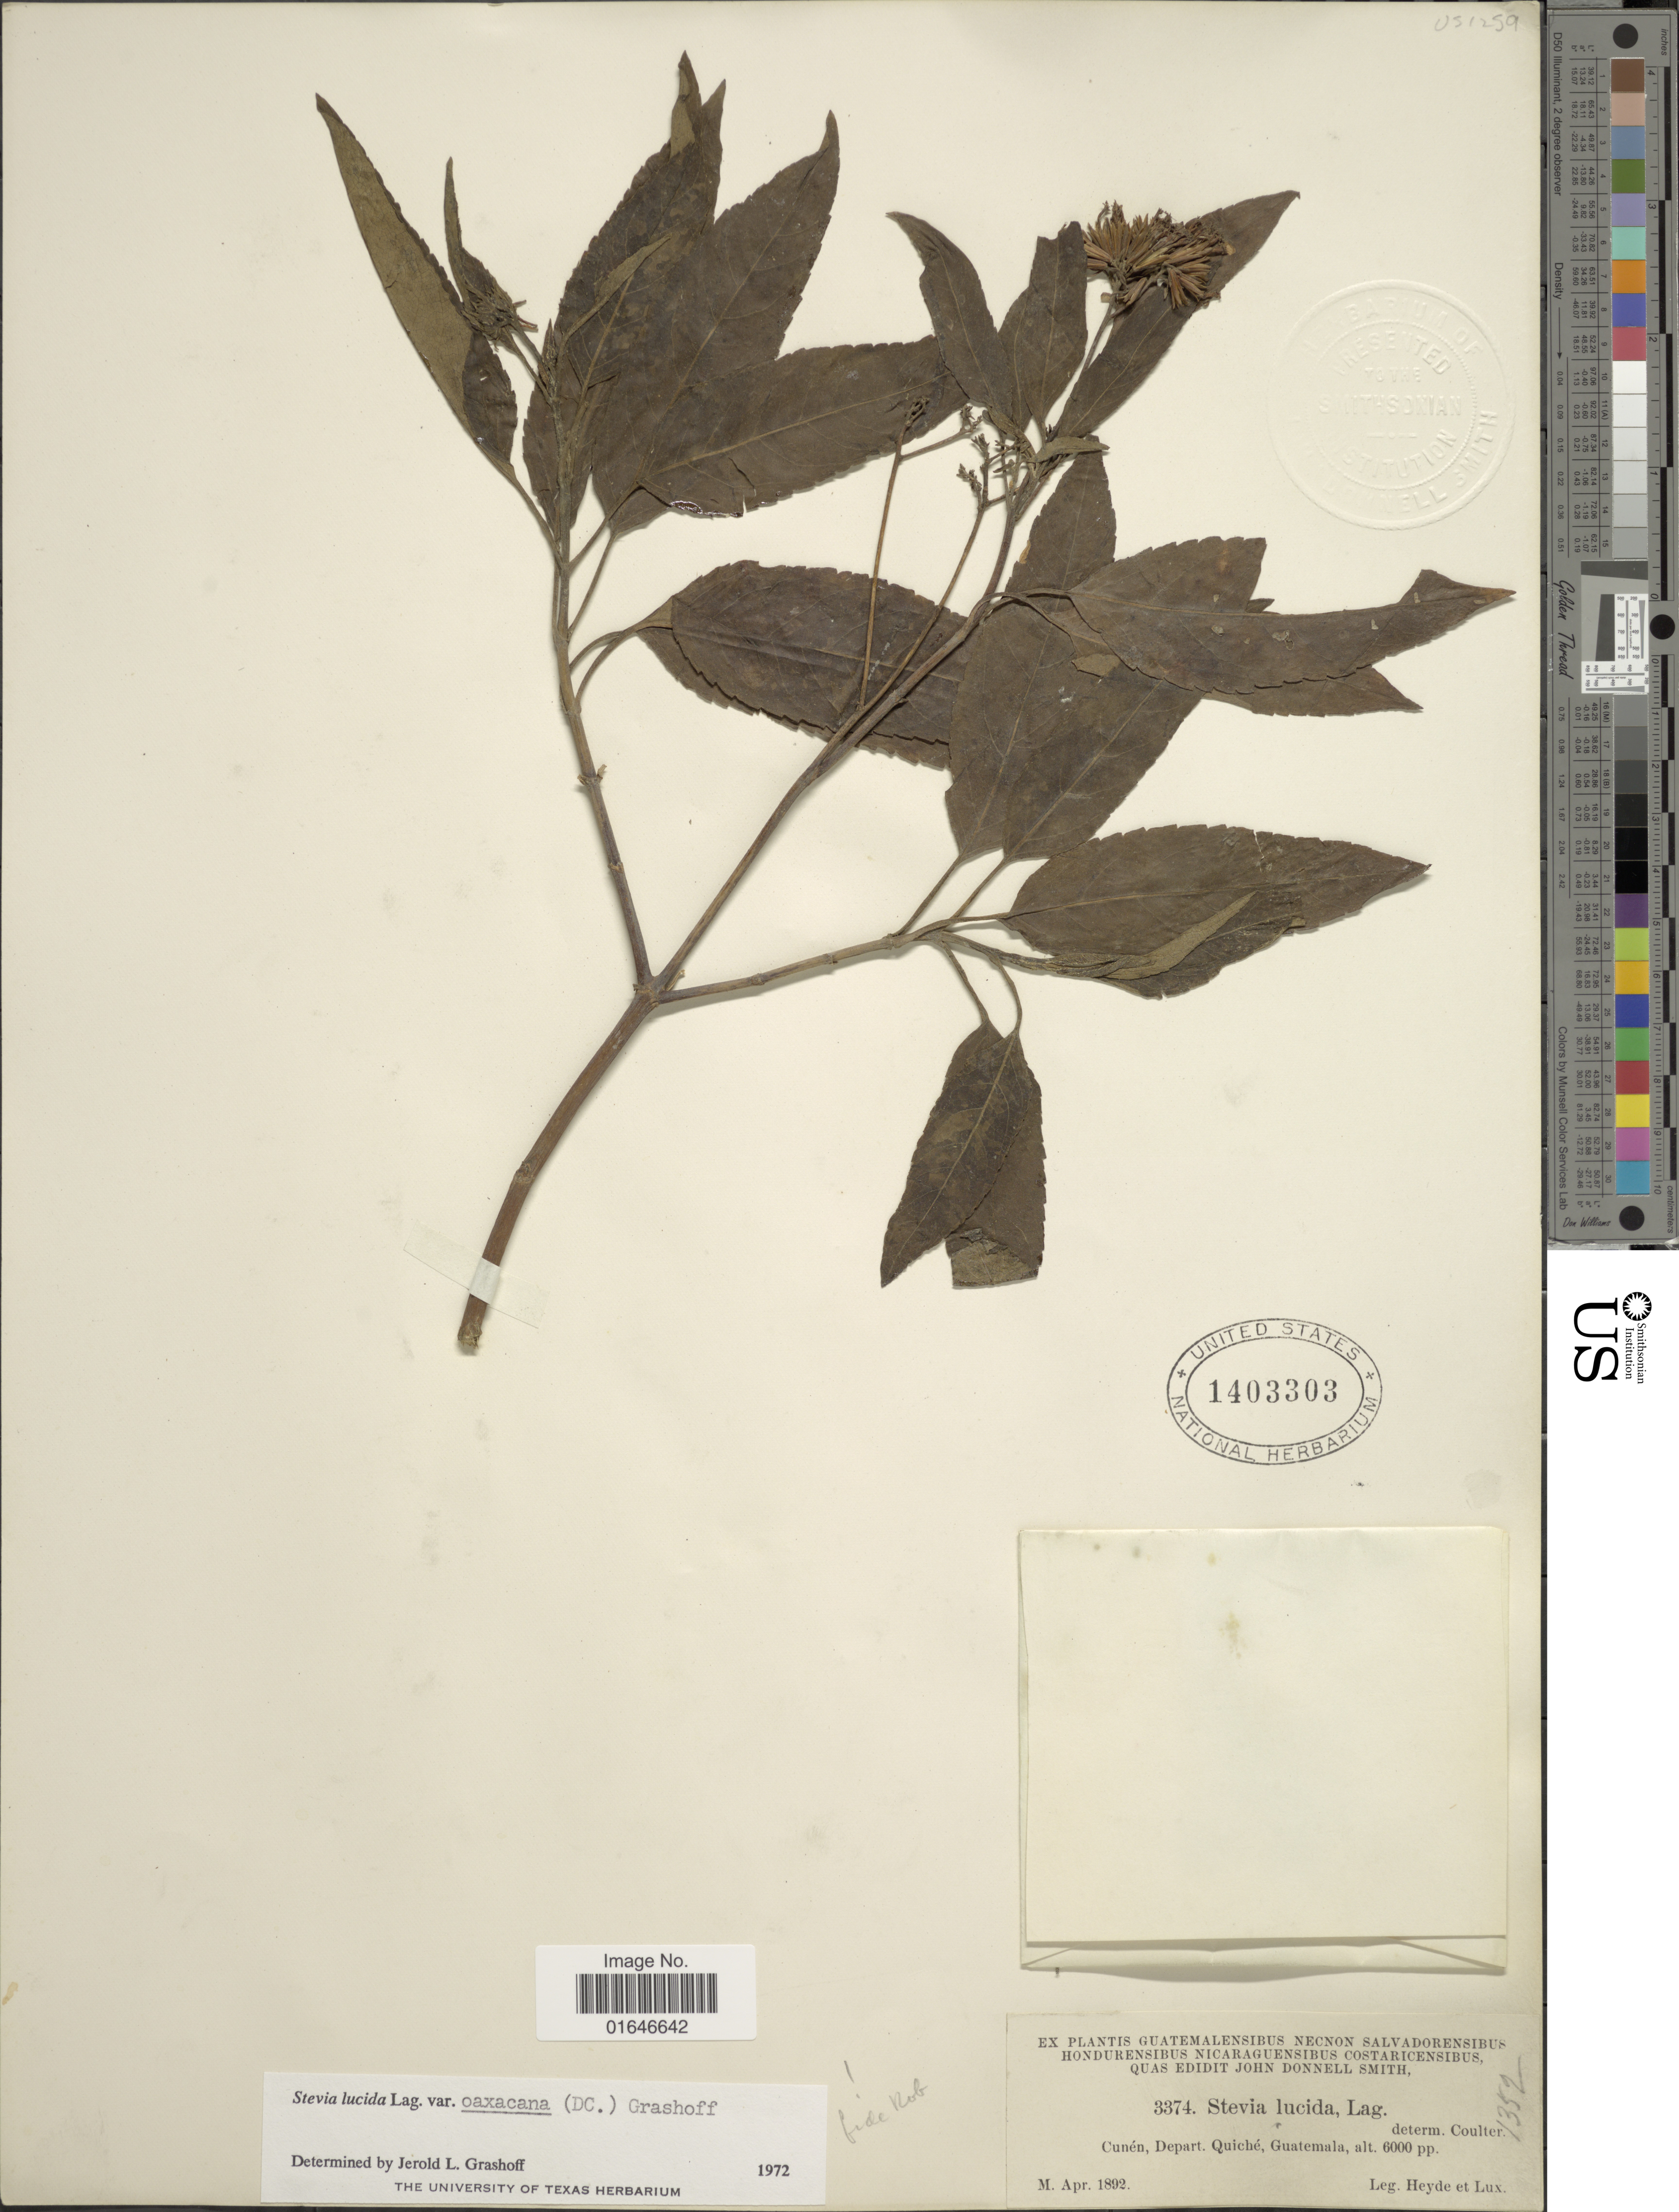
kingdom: Plantae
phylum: Tracheophyta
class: Magnoliopsida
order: Asterales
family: Asteraceae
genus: Stevia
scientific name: Stevia lucida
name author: Lag.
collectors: Heyde & Lux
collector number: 3374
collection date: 1892-04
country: Guatemala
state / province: El Quiché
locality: Cunen, Depart. Quiche.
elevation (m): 1829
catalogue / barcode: US 1403303